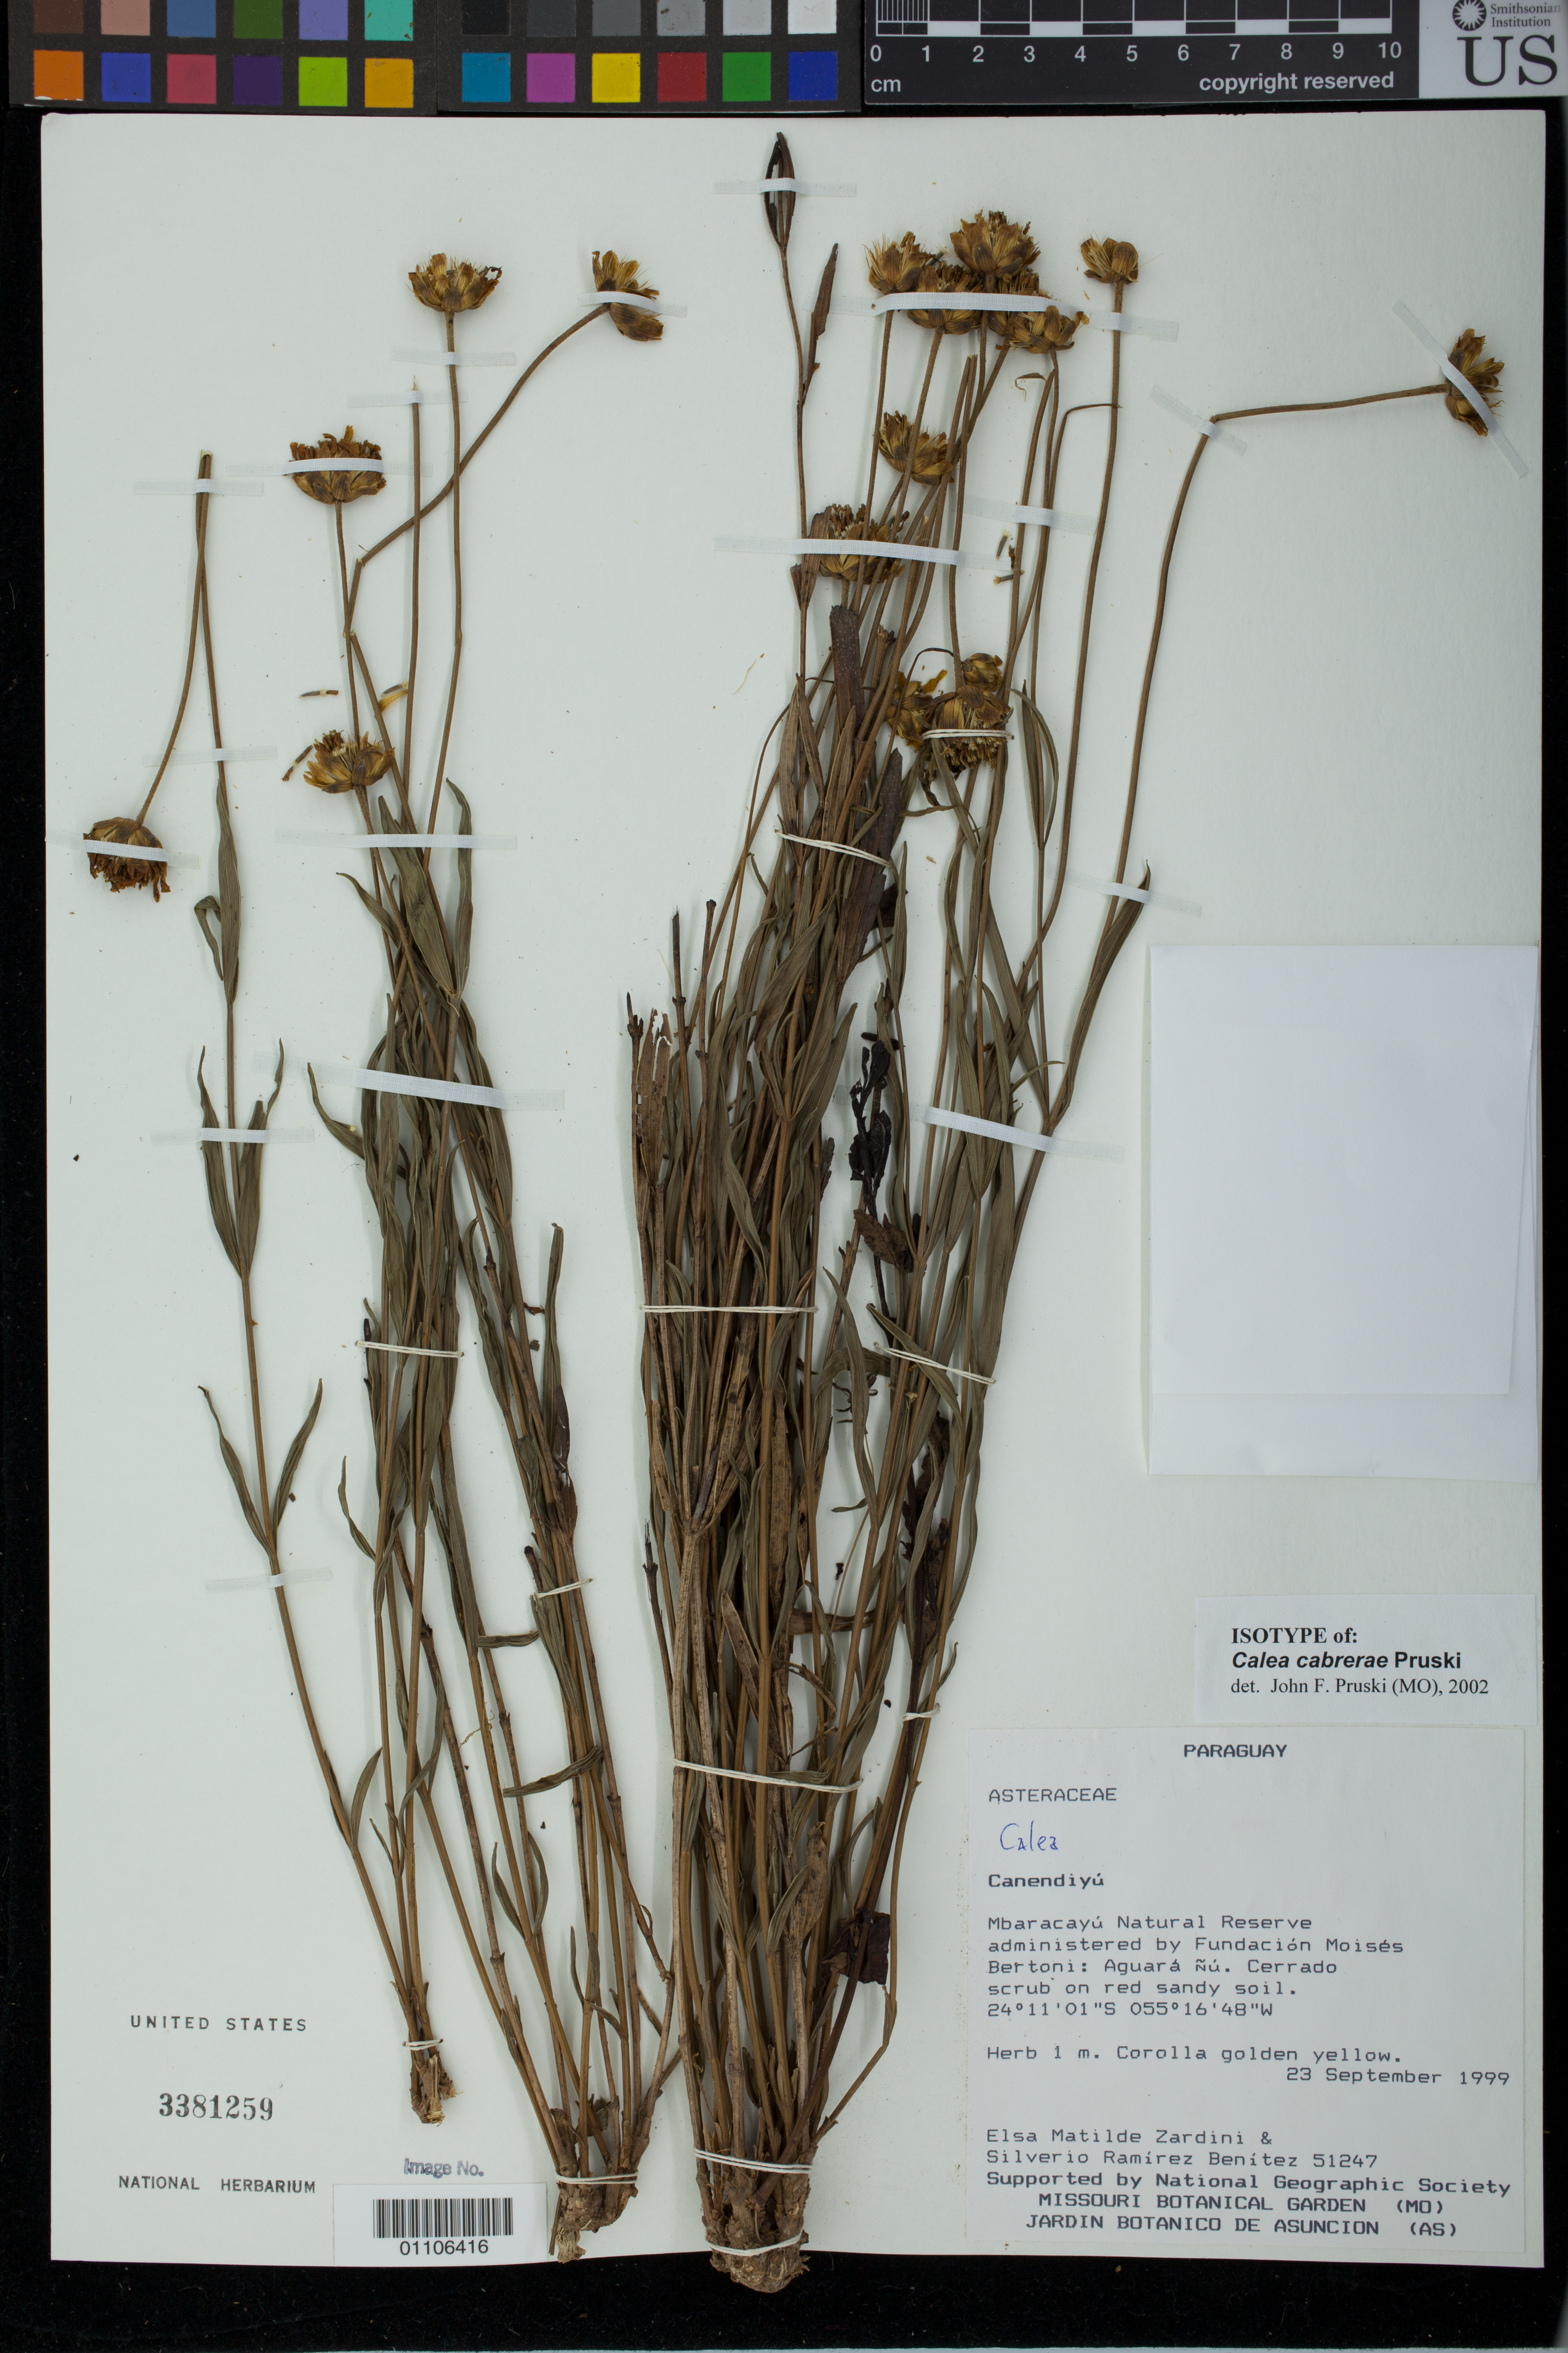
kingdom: Plantae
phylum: Tracheophyta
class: Magnoliopsida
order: Asterales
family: Asteraceae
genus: Calea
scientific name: Calea cabrerae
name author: Pruski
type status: Isotype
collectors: E. M. Zardini & S. Ramírez B.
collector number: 51247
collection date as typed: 23 Sep 1999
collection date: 1999-09-23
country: Paraguay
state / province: Canindeyú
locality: Mbaracayú Natural Reserve, administered by Fundación Moisés Bertoni, Aguará-Ñú. [Canendiyú Department = Canindeyú Department]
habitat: Cerrado scrub on red sandy soil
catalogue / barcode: US 3381259